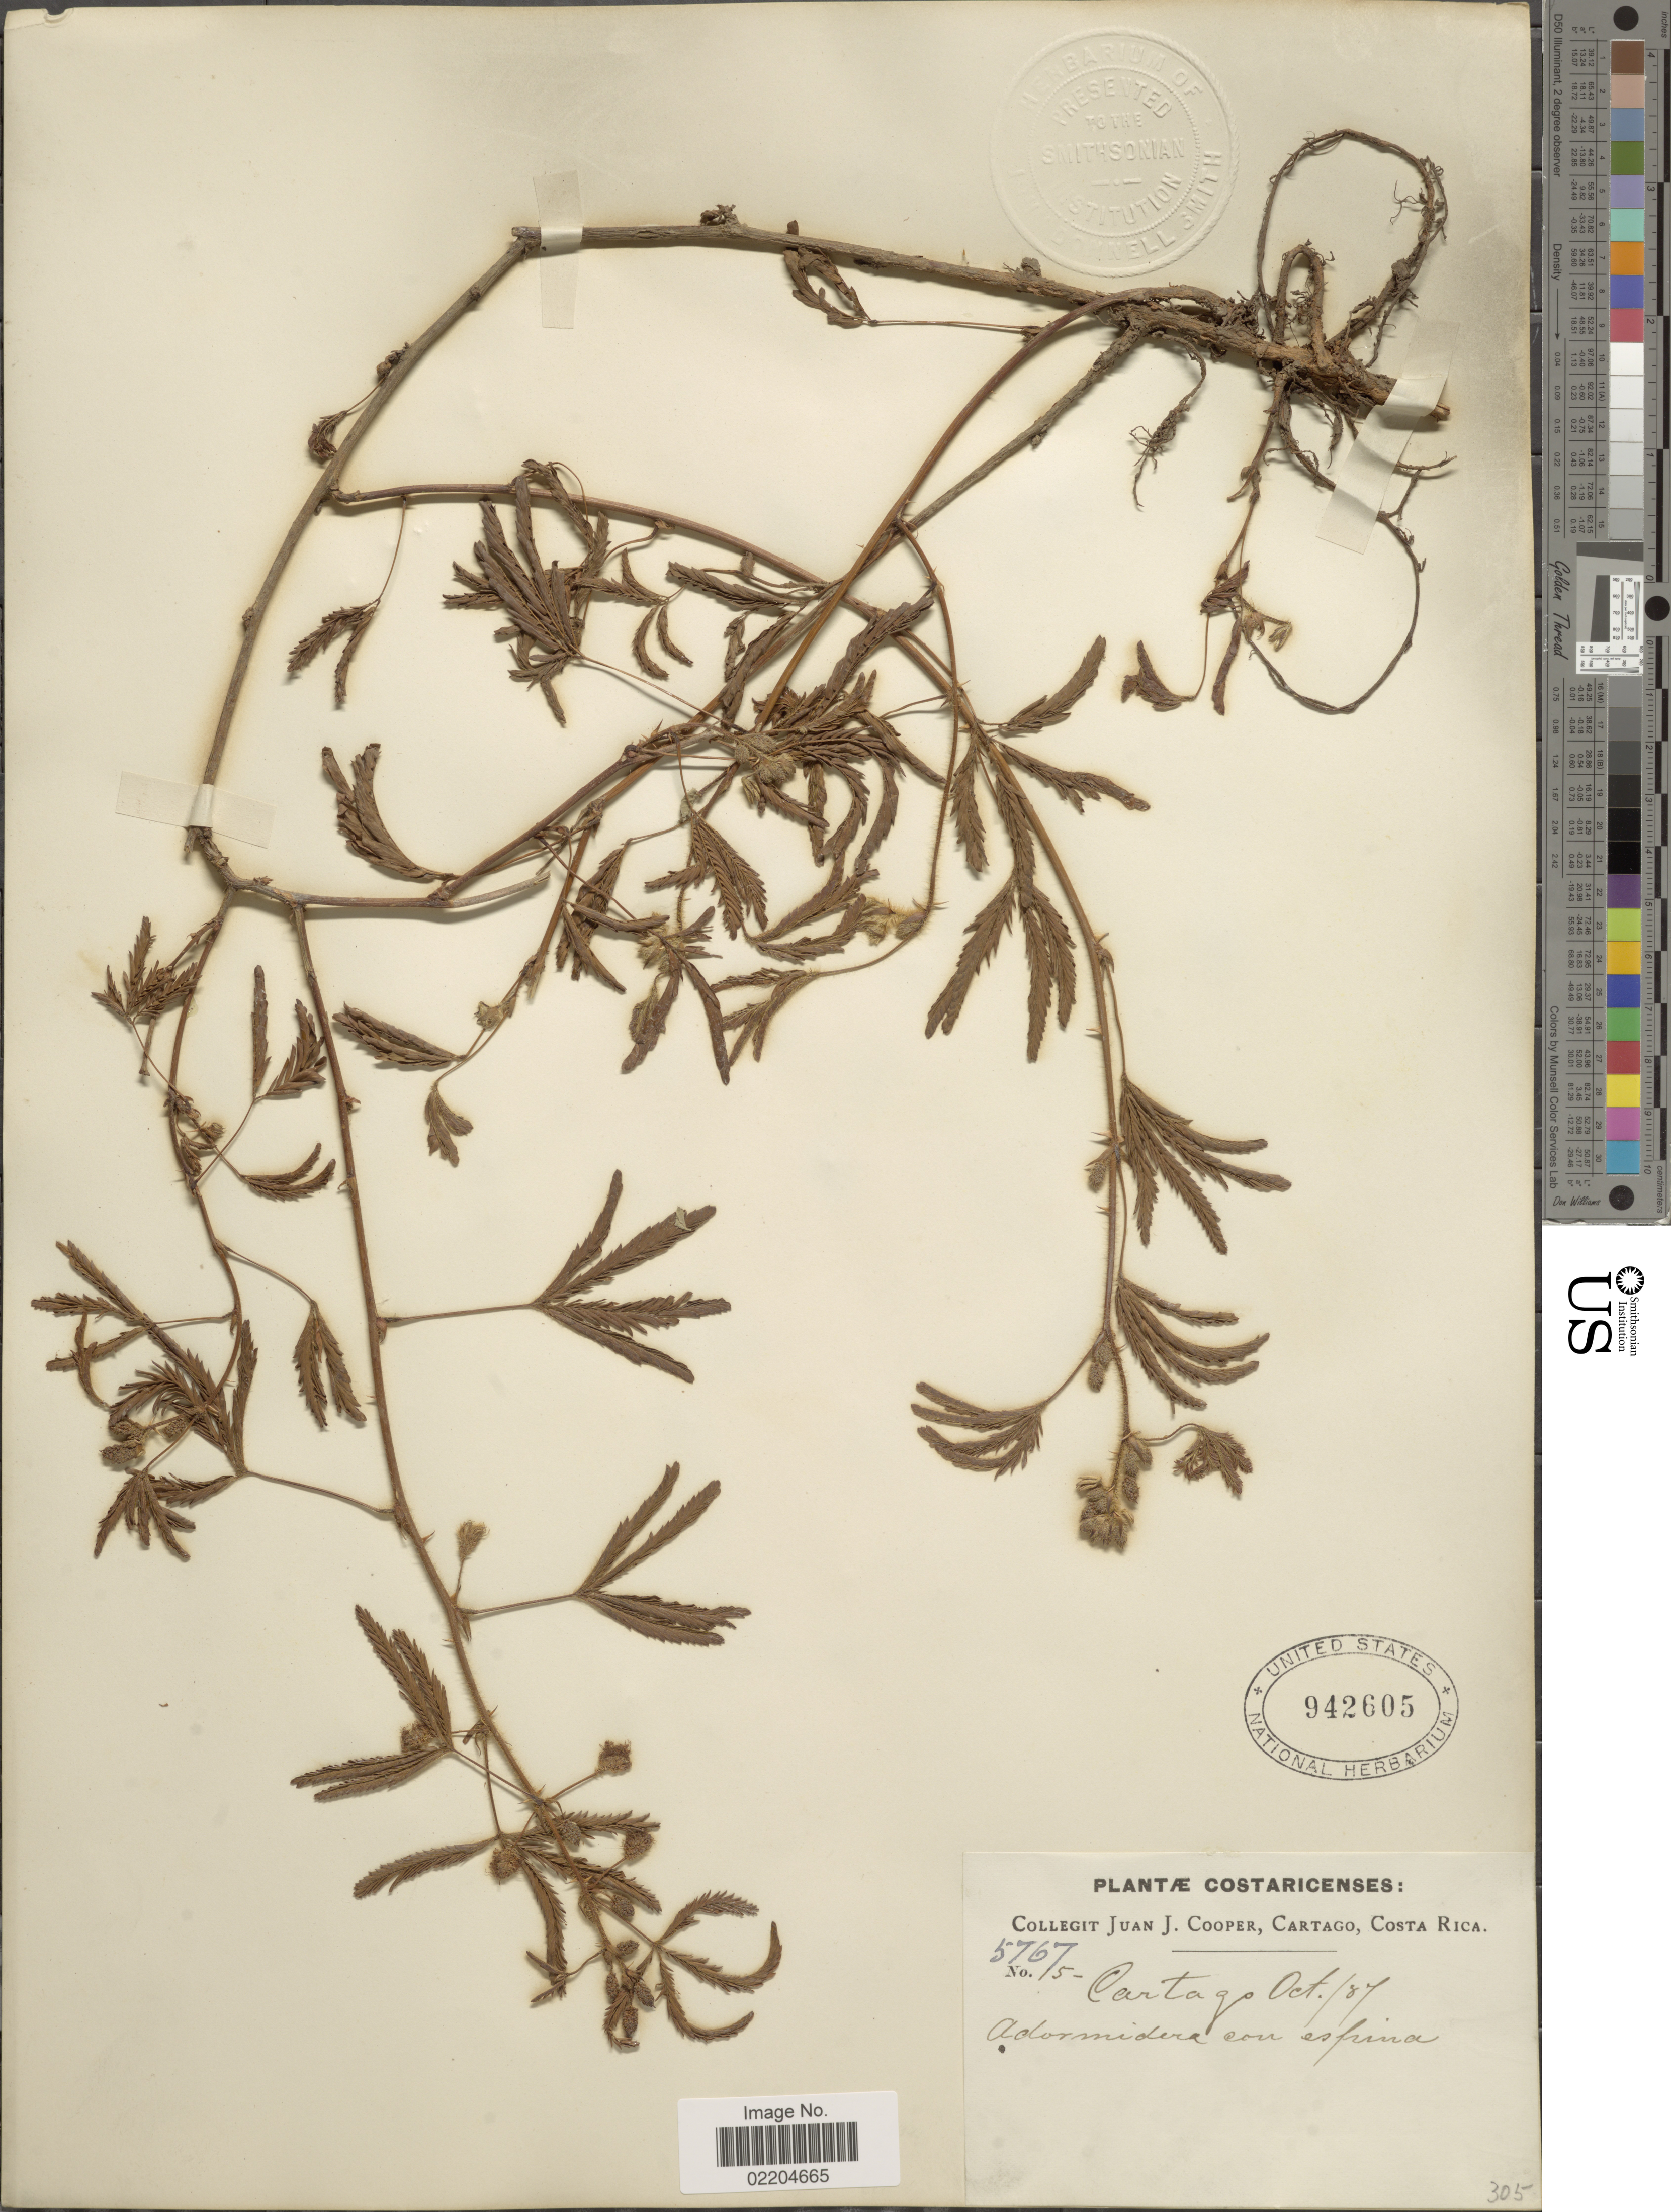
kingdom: Plantae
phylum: Tracheophyta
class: Magnoliopsida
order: Fabales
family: Fabaceae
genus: Mimosa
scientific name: Mimosa pudica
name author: L.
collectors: J. J. Cooper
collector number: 5767/15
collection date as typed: Transcribed d/m/y: /10/87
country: Costa Rica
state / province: Cartago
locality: Cartago, Costaricenses.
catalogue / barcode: US 942605